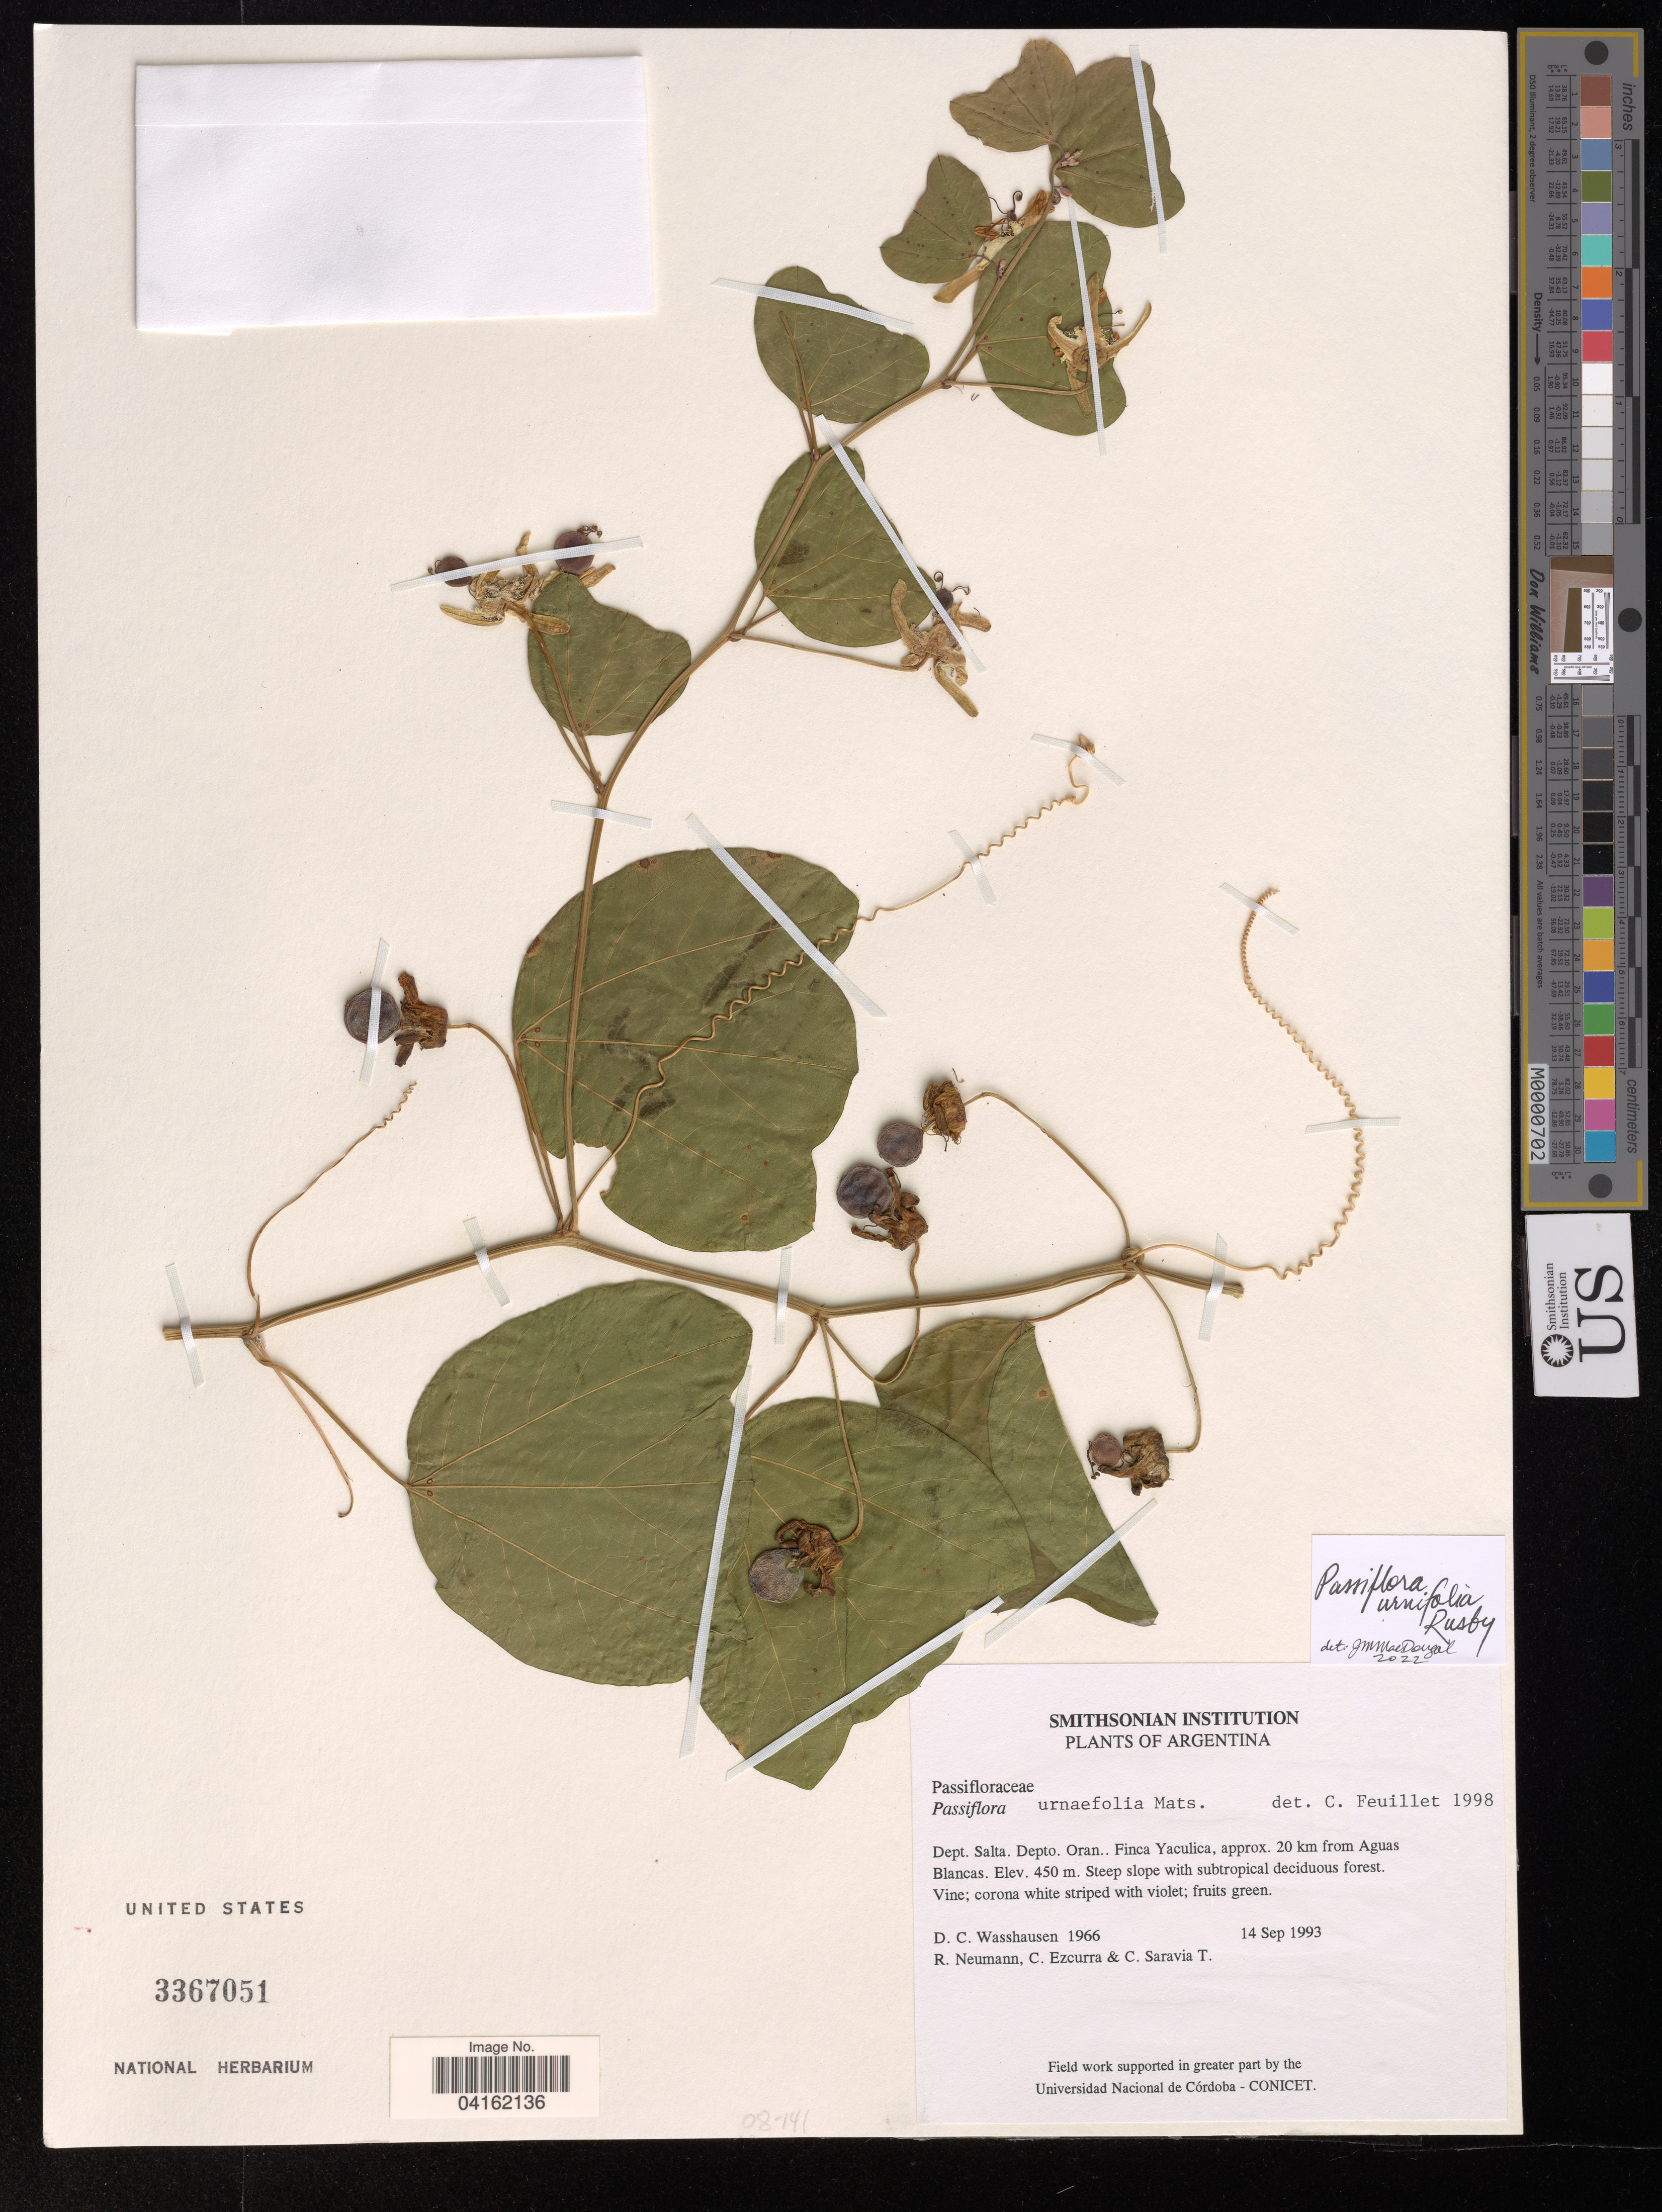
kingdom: Plantae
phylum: Tracheophyta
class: Magnoliopsida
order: Malpighiales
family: Passifloraceae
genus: Passiflora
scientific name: Passiflora urnifolia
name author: Rusby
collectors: D. C. Wasshausen, R. Neumann, C. Ezcurra & C. Saravia T.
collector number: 1966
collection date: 1993-09-14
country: Argentina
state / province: Salta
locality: Depto. Oran. Finca Yaculica, approx. 20 km from Aguas Blancas.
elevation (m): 450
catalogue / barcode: US 3367051